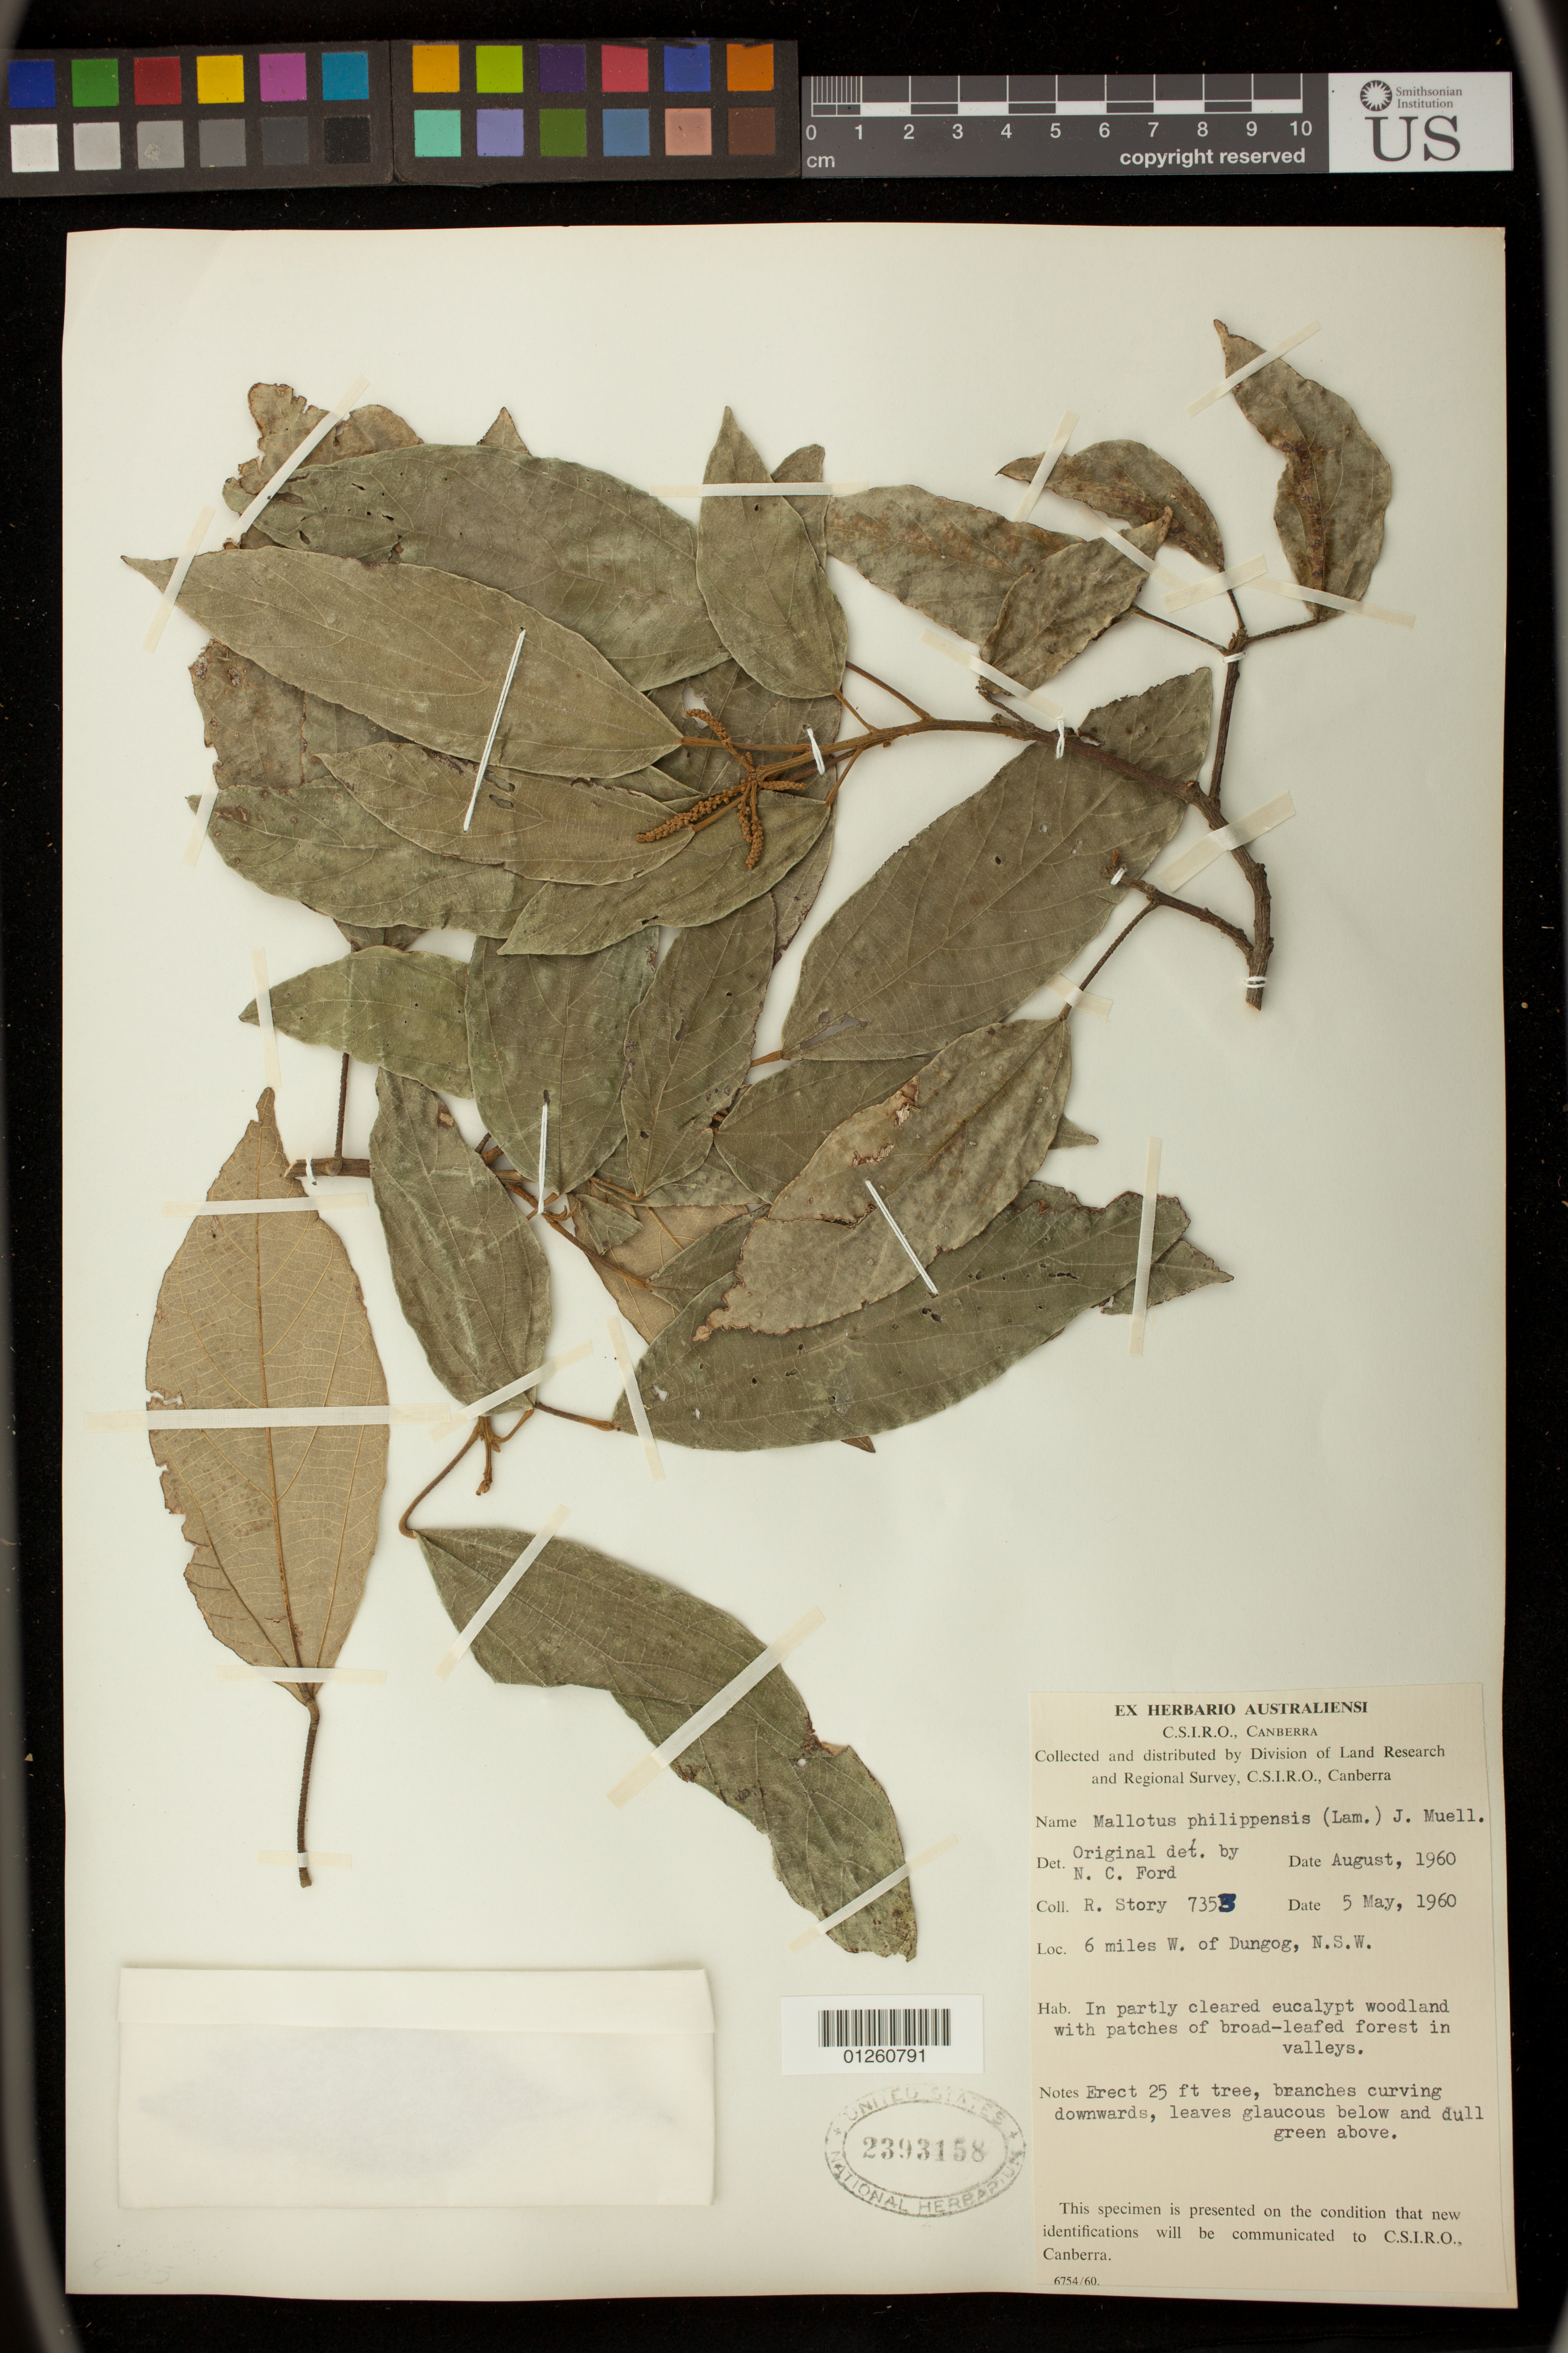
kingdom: Plantae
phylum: Tracheophyta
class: Magnoliopsida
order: Malpighiales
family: Euphorbiaceae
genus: Mallotus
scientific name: Mallotus philippensis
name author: (Lam.) Müll. Arg.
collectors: R. Story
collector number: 7353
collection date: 1960-05-05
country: Australia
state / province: New South Wales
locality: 6 miles W. of Dungog.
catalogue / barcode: US 2393158